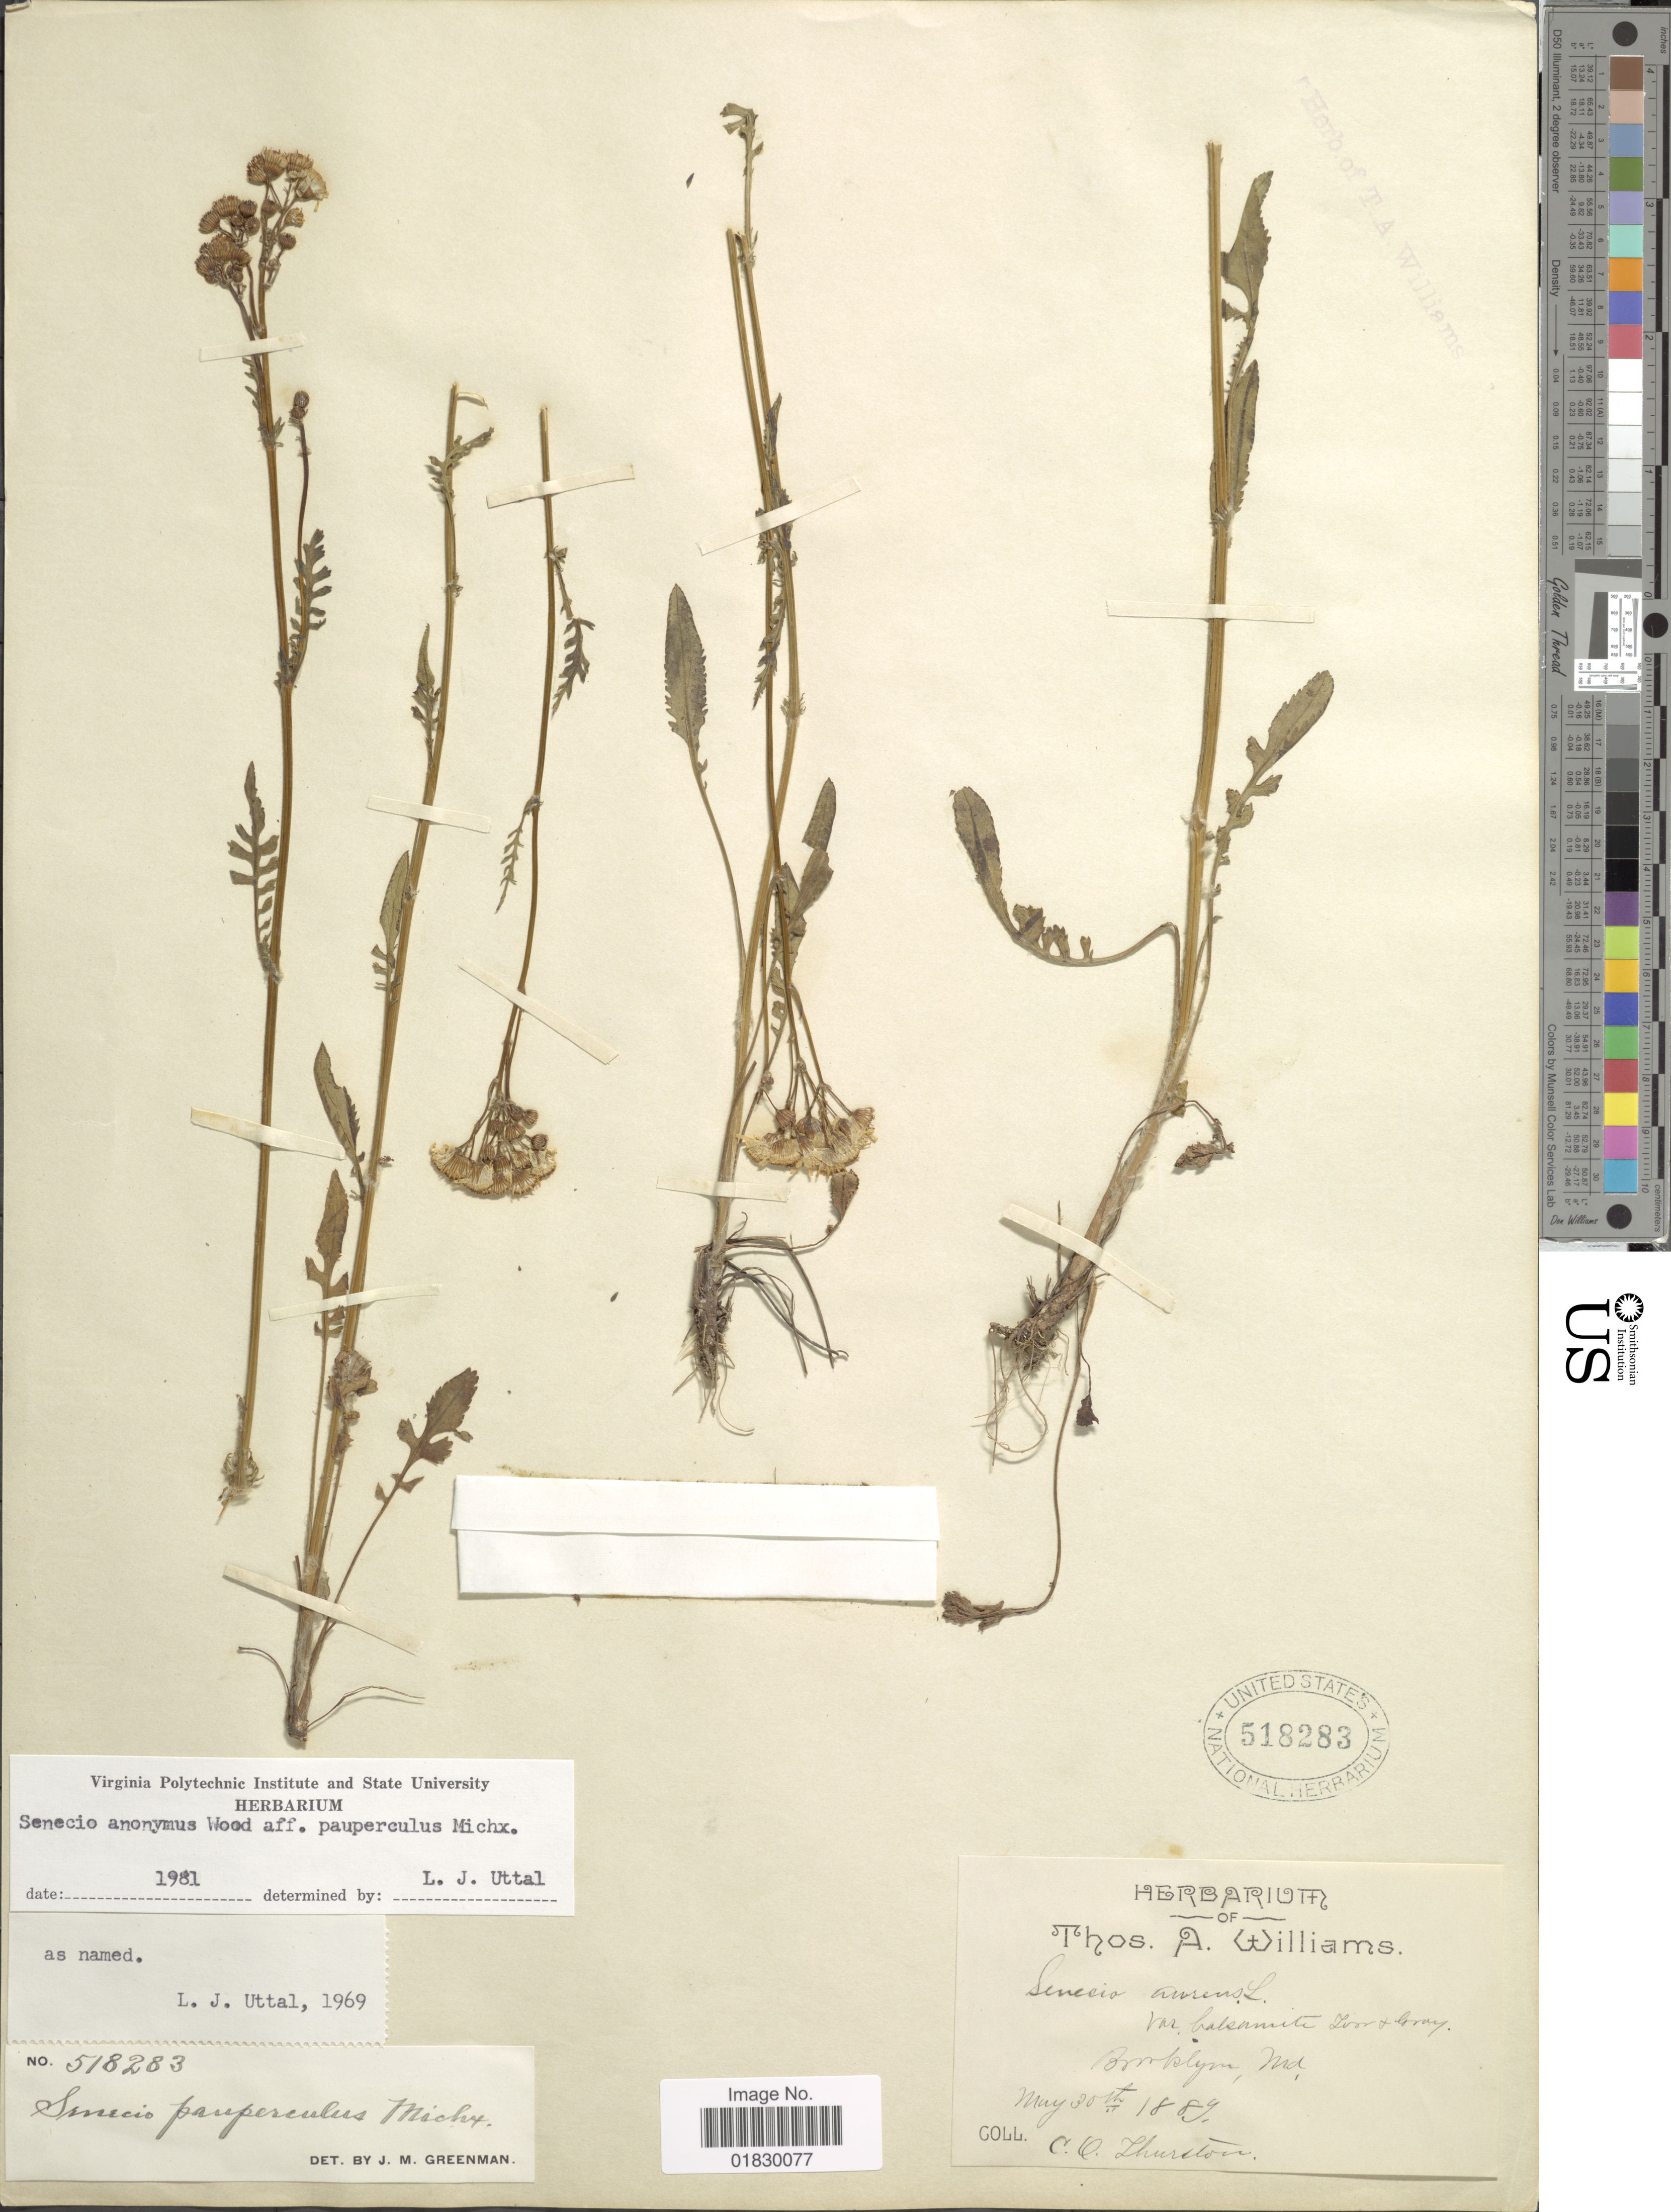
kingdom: Plantae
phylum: Tracheophyta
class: Magnoliopsida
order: Asterales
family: Asteraceae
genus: Packera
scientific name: Packera anonyma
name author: (Alph. Wood) W.A. Weber & Á. Löve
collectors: C. Thurston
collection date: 1889-05-30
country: United States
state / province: Maryland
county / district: Baltimore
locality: Brooklyn, Md.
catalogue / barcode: US 518283